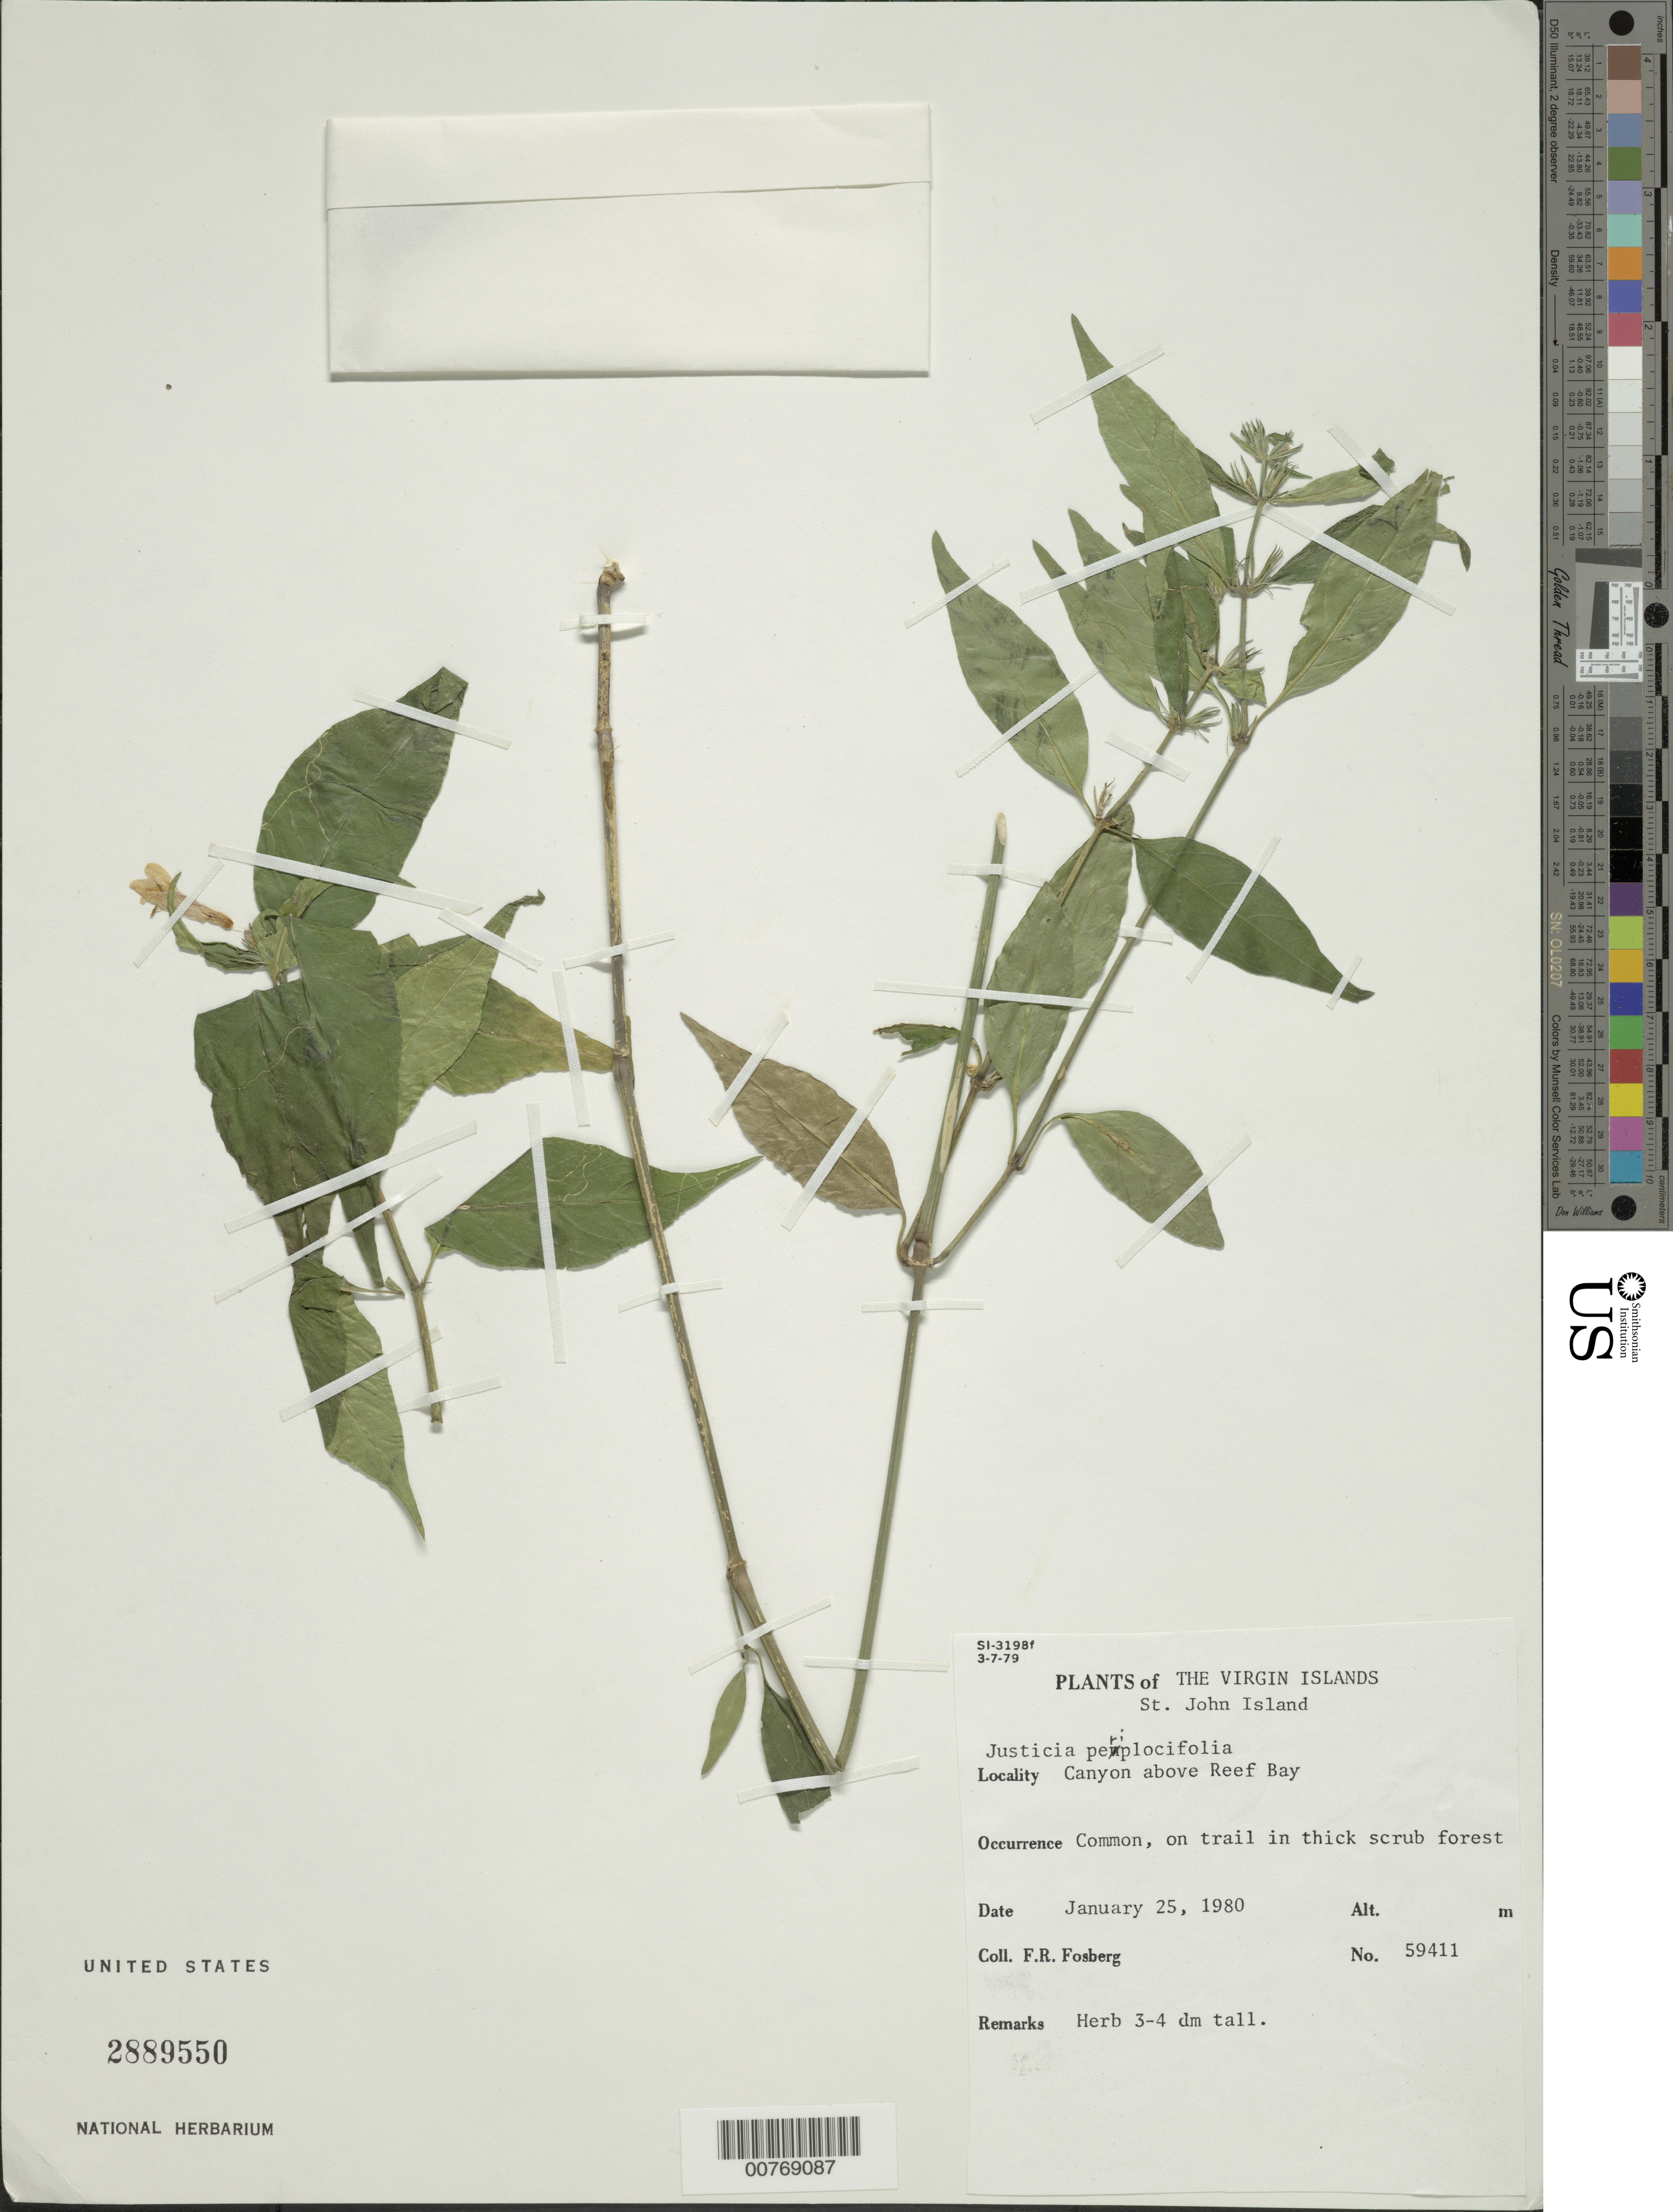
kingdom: Plantae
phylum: Tracheophyta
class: Magnoliopsida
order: Lamiales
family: Acanthaceae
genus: Justicia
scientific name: Justicia periplocifolia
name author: Jacq.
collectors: F. R. Fosberg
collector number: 59411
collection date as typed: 25 Jan 1980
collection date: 1980-01-25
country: U.S. Virgin Islands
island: St. John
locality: Canyon above Reef Bay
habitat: On trail in thick scrub forest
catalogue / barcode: US 2889550